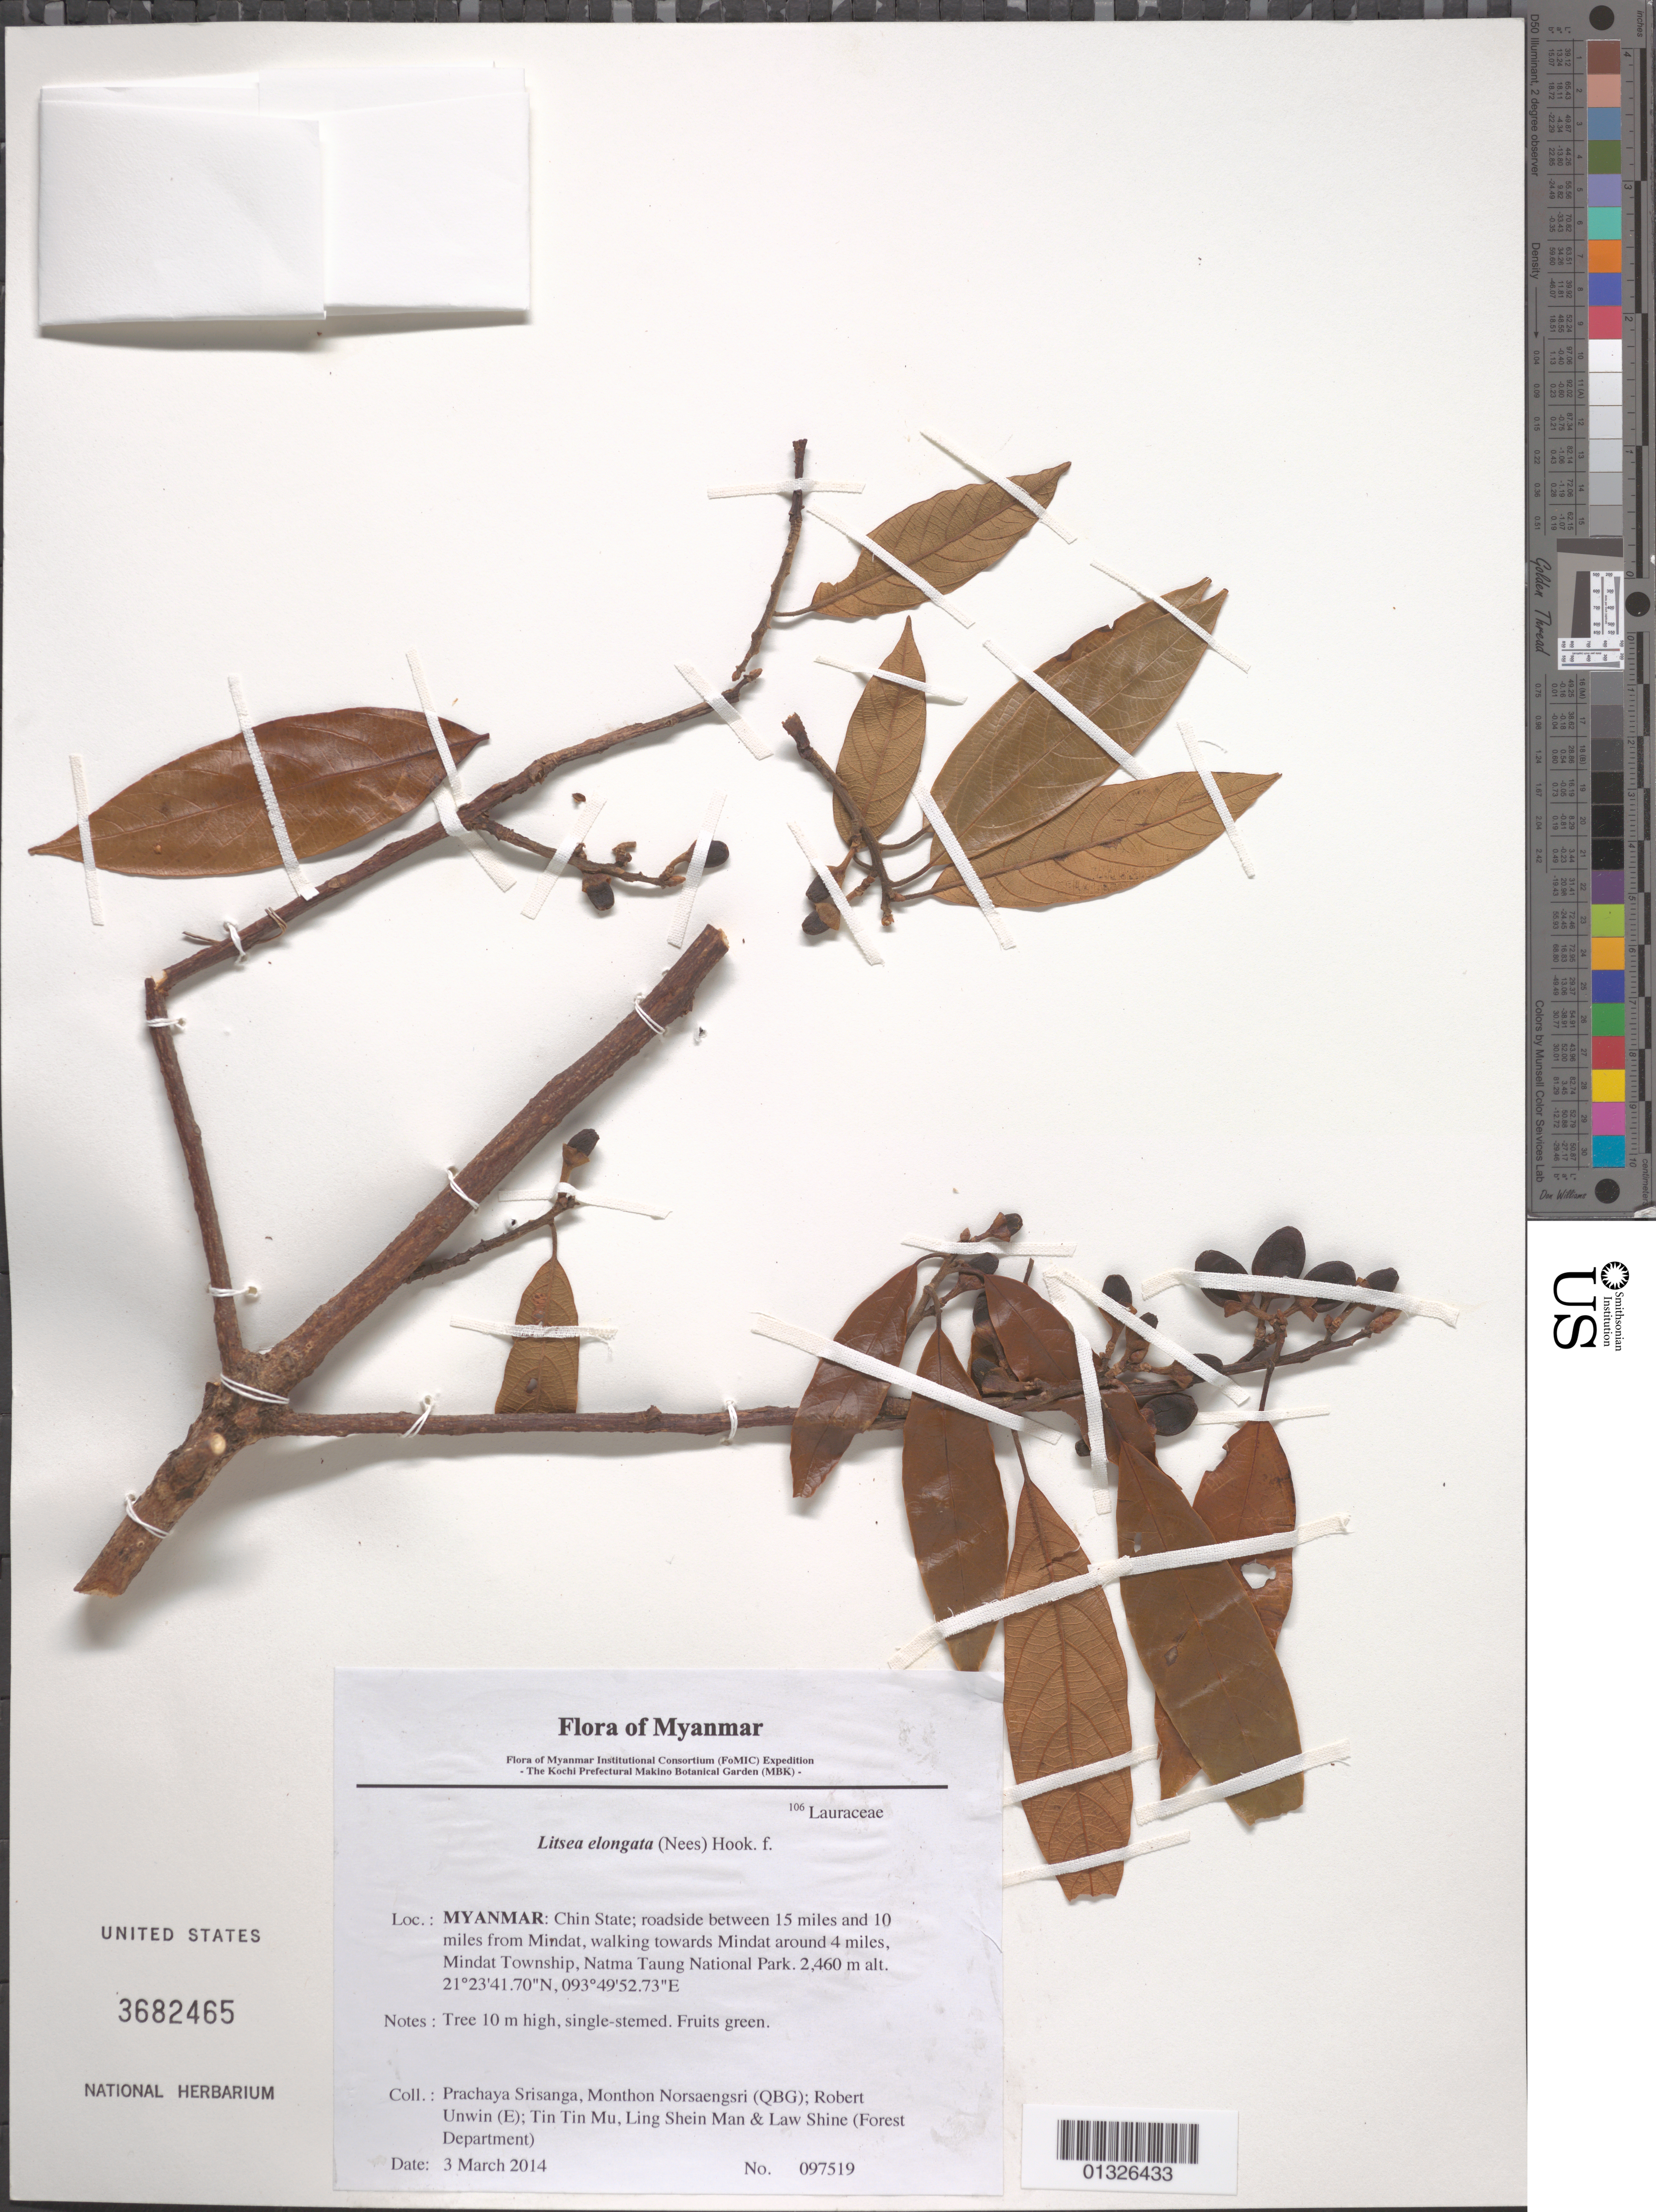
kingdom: Plantae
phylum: Tracheophyta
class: Magnoliopsida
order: Laurales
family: Lauraceae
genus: Litsea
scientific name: Litsea elongata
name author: (Nees) Hook. f.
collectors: P. Srisanga, M. Norsaengsri, R. Unwin, Tin Tin Mu, Ling Shein Man & L. Shine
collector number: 97519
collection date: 2014-03-03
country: Myanmar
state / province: Chin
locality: Roadside between 15 miles and 10 miles from Mindat, walking towards Mindat around 4 miles, Mindat Township, Natma Taung National Park.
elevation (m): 2460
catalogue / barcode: US 3682465